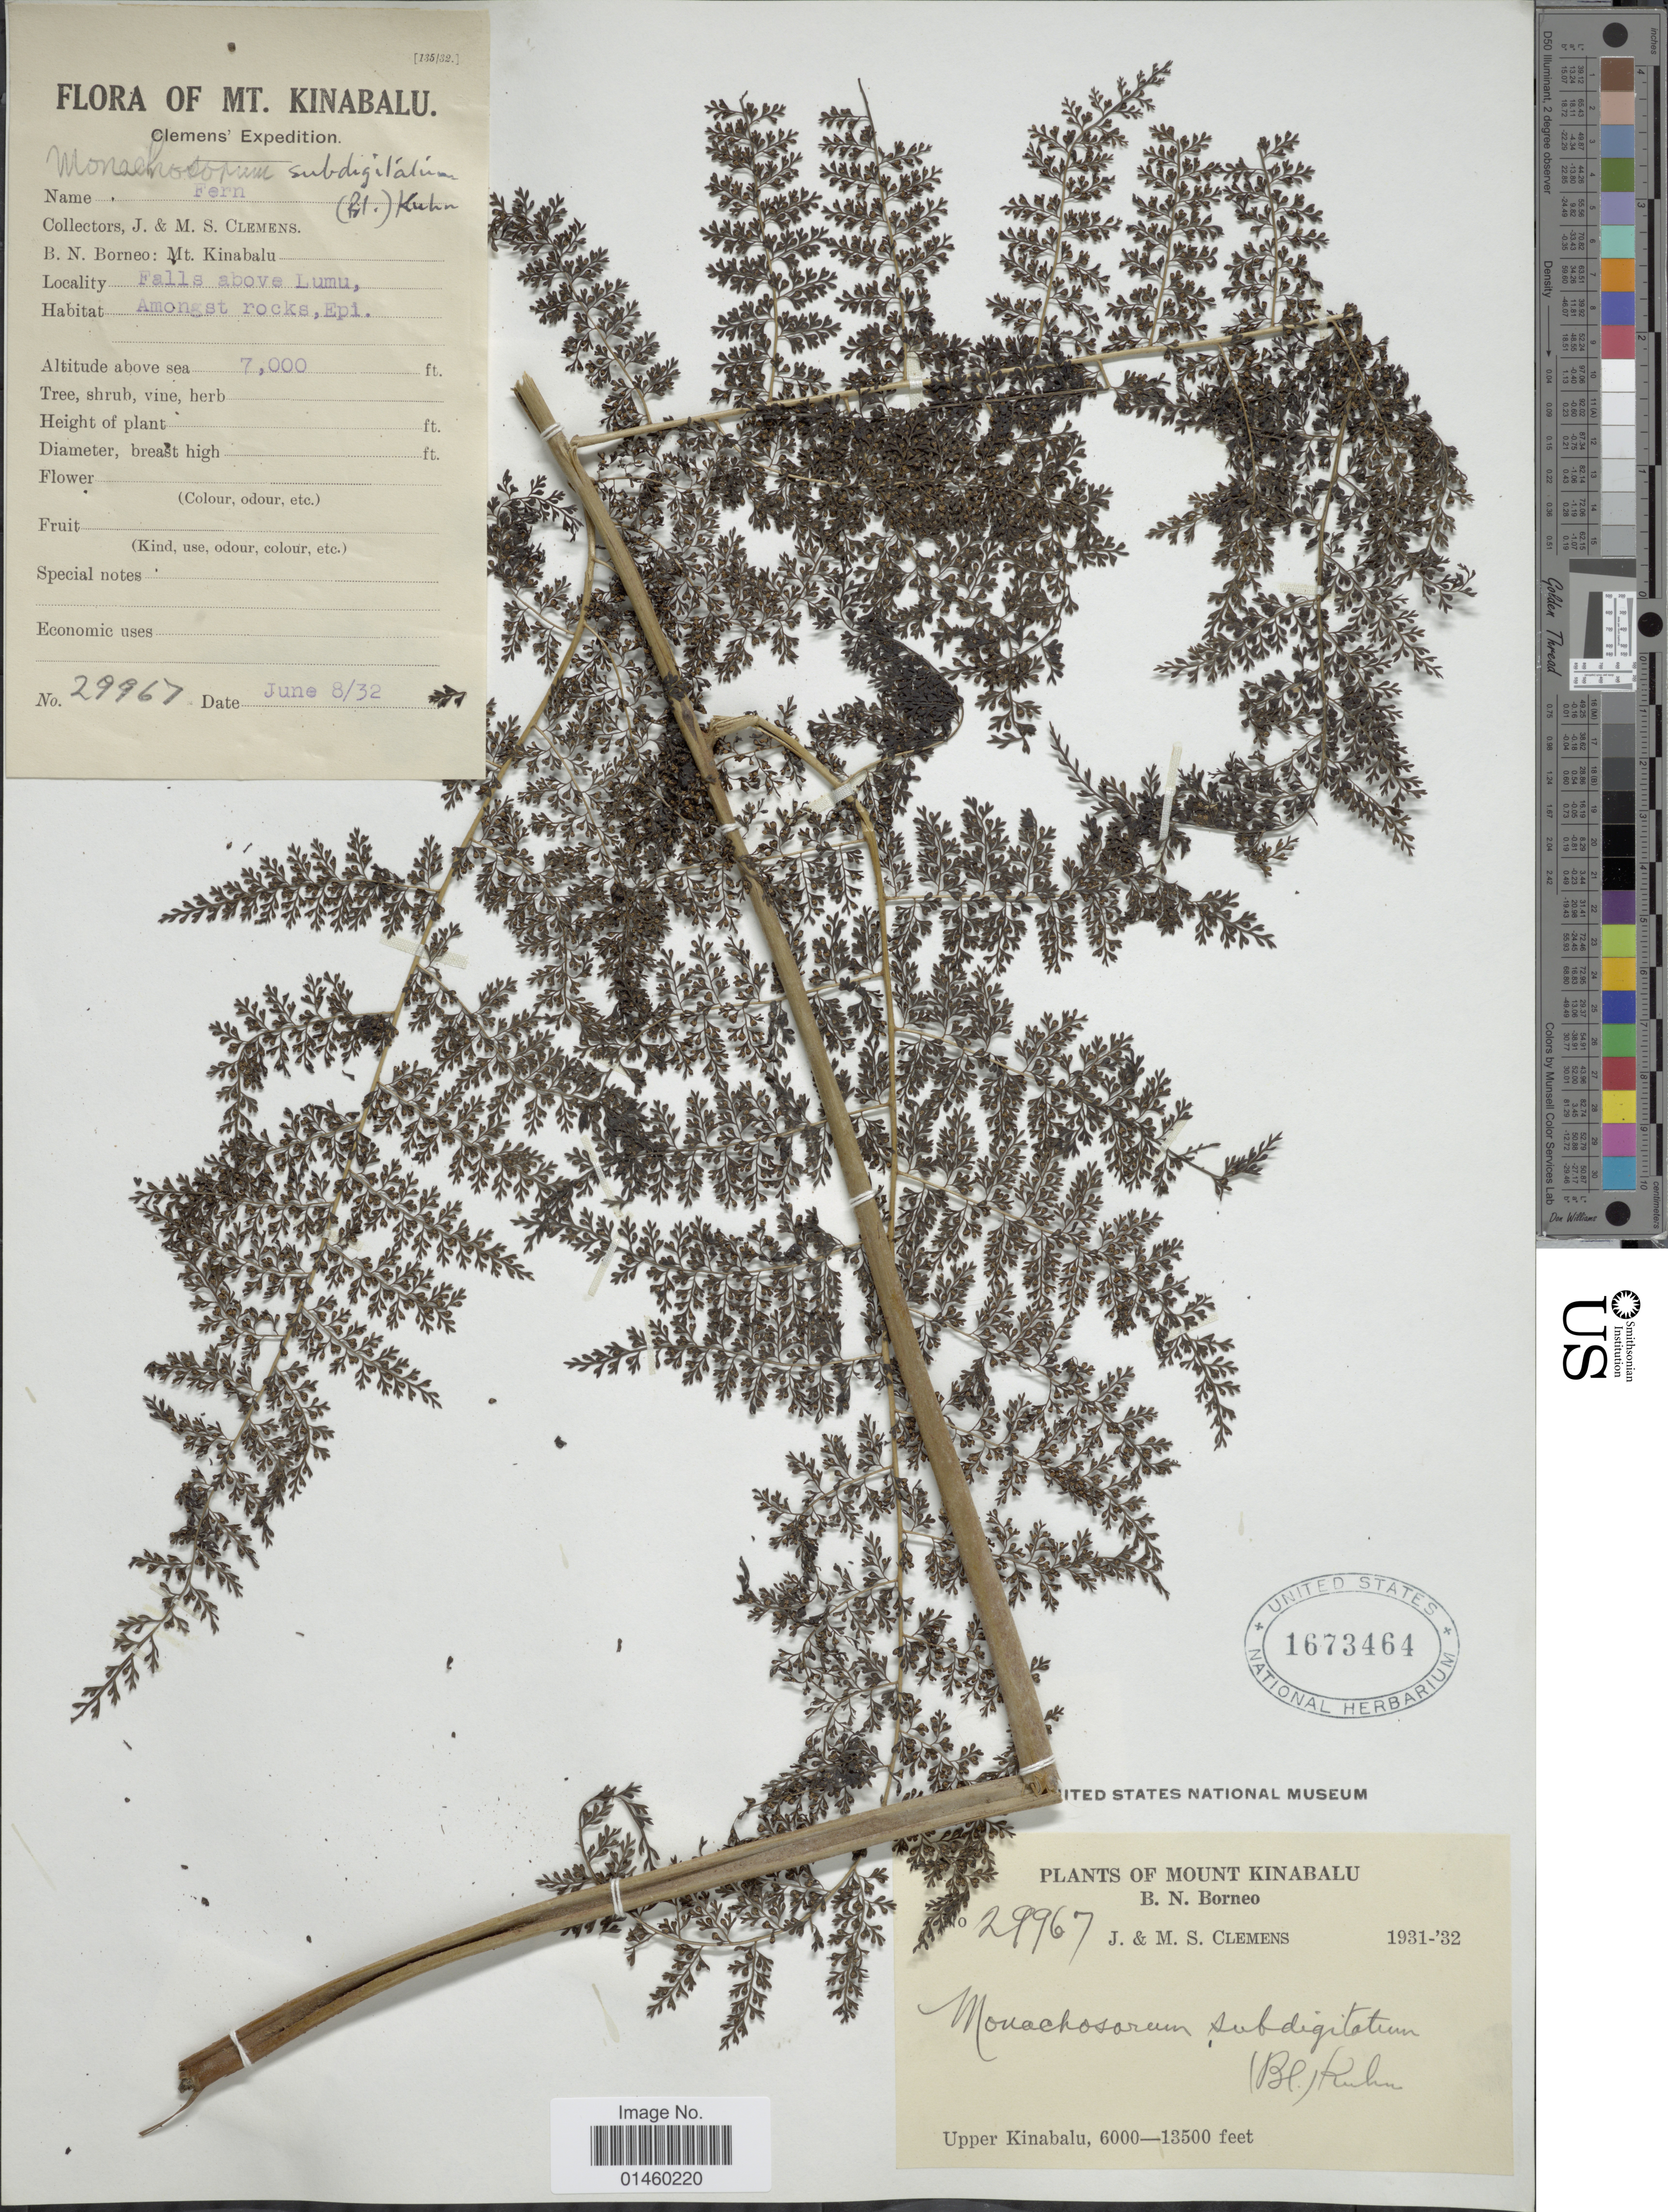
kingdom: Plantae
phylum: Tracheophyta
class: Polypodiopsida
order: Polypodiales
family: Dennstaedtiaceae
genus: Monachosorum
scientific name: Monachosorum subdigitatum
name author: (Blume) Kuhn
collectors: J. Clemens & M. S. Clemens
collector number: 29967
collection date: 1932-06-08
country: Malaysia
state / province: Sabah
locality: Mount Kinabalu. B. N. Borneo. Upper Kinabalu. Falls above Lumu.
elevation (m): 2134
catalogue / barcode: US 1673464